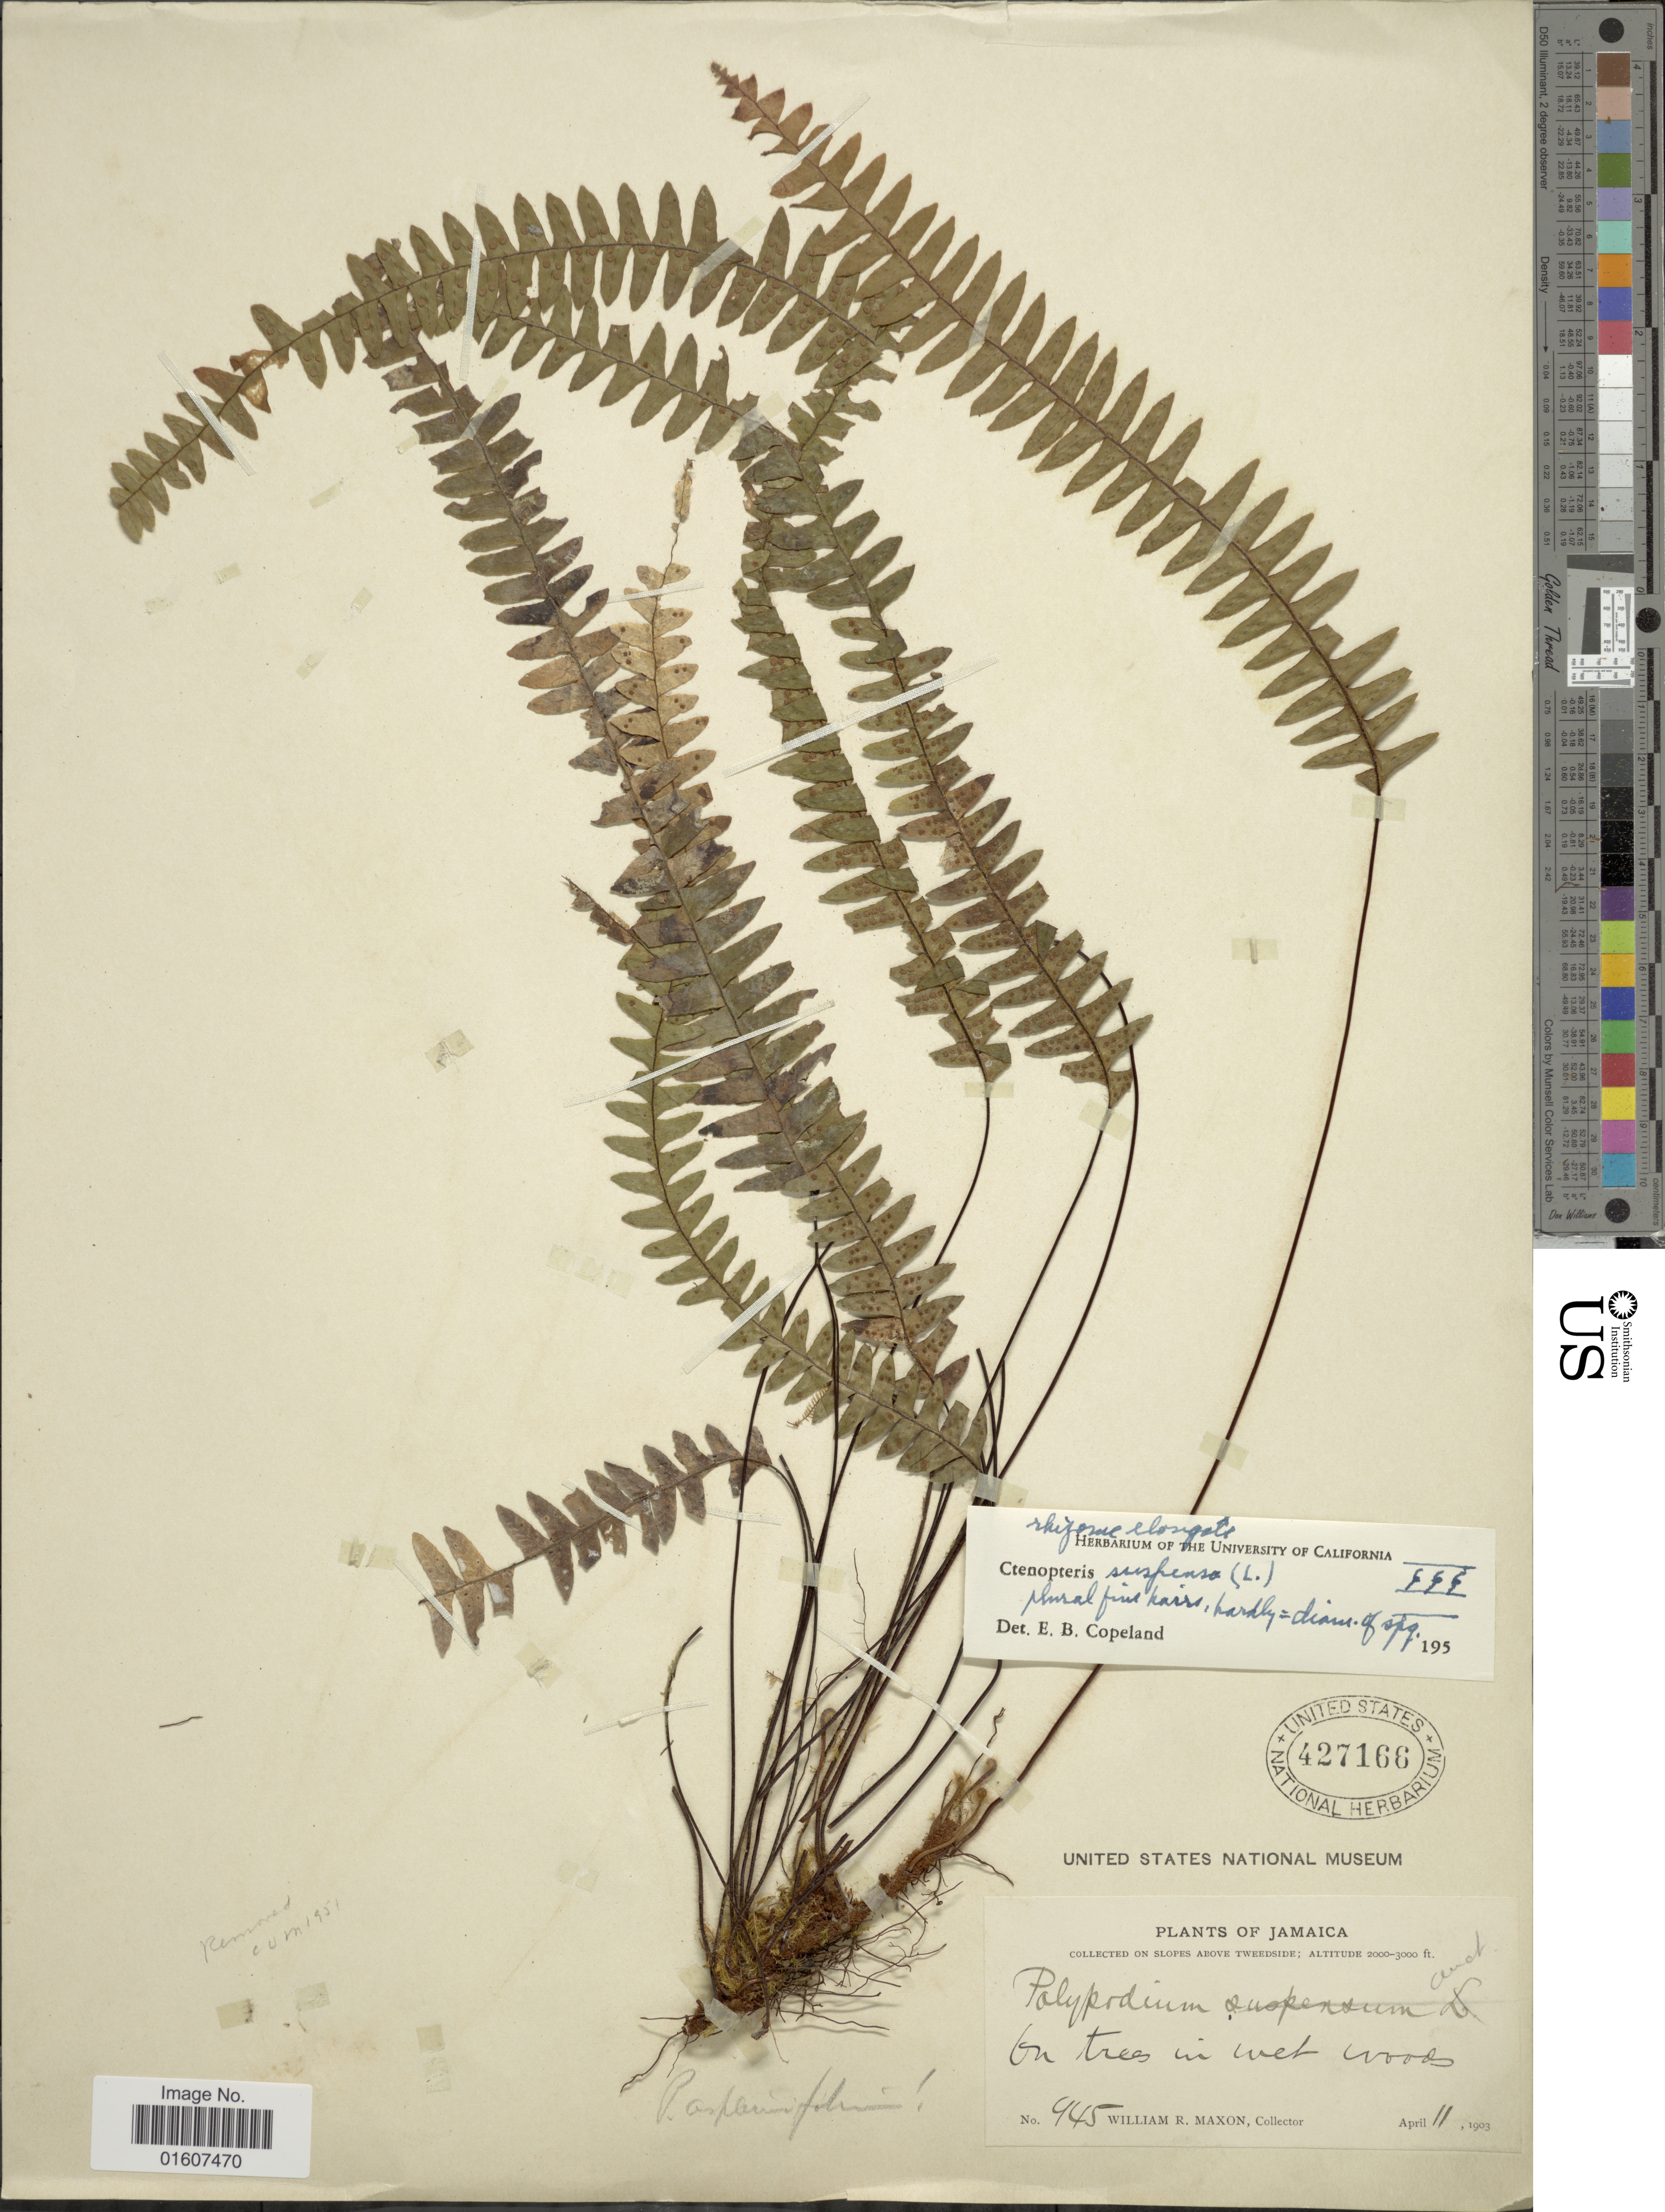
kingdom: Plantae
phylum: Tracheophyta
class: Polypodiopsida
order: Polypodiales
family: Polypodiaceae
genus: Terpsichore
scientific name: Terpsichore asplenifolia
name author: (L.) A.R. Sm.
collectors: W. R. Maxon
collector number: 945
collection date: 1903-04-11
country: Jamaica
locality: On slopes above Tweeside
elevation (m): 610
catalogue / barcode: US 427166